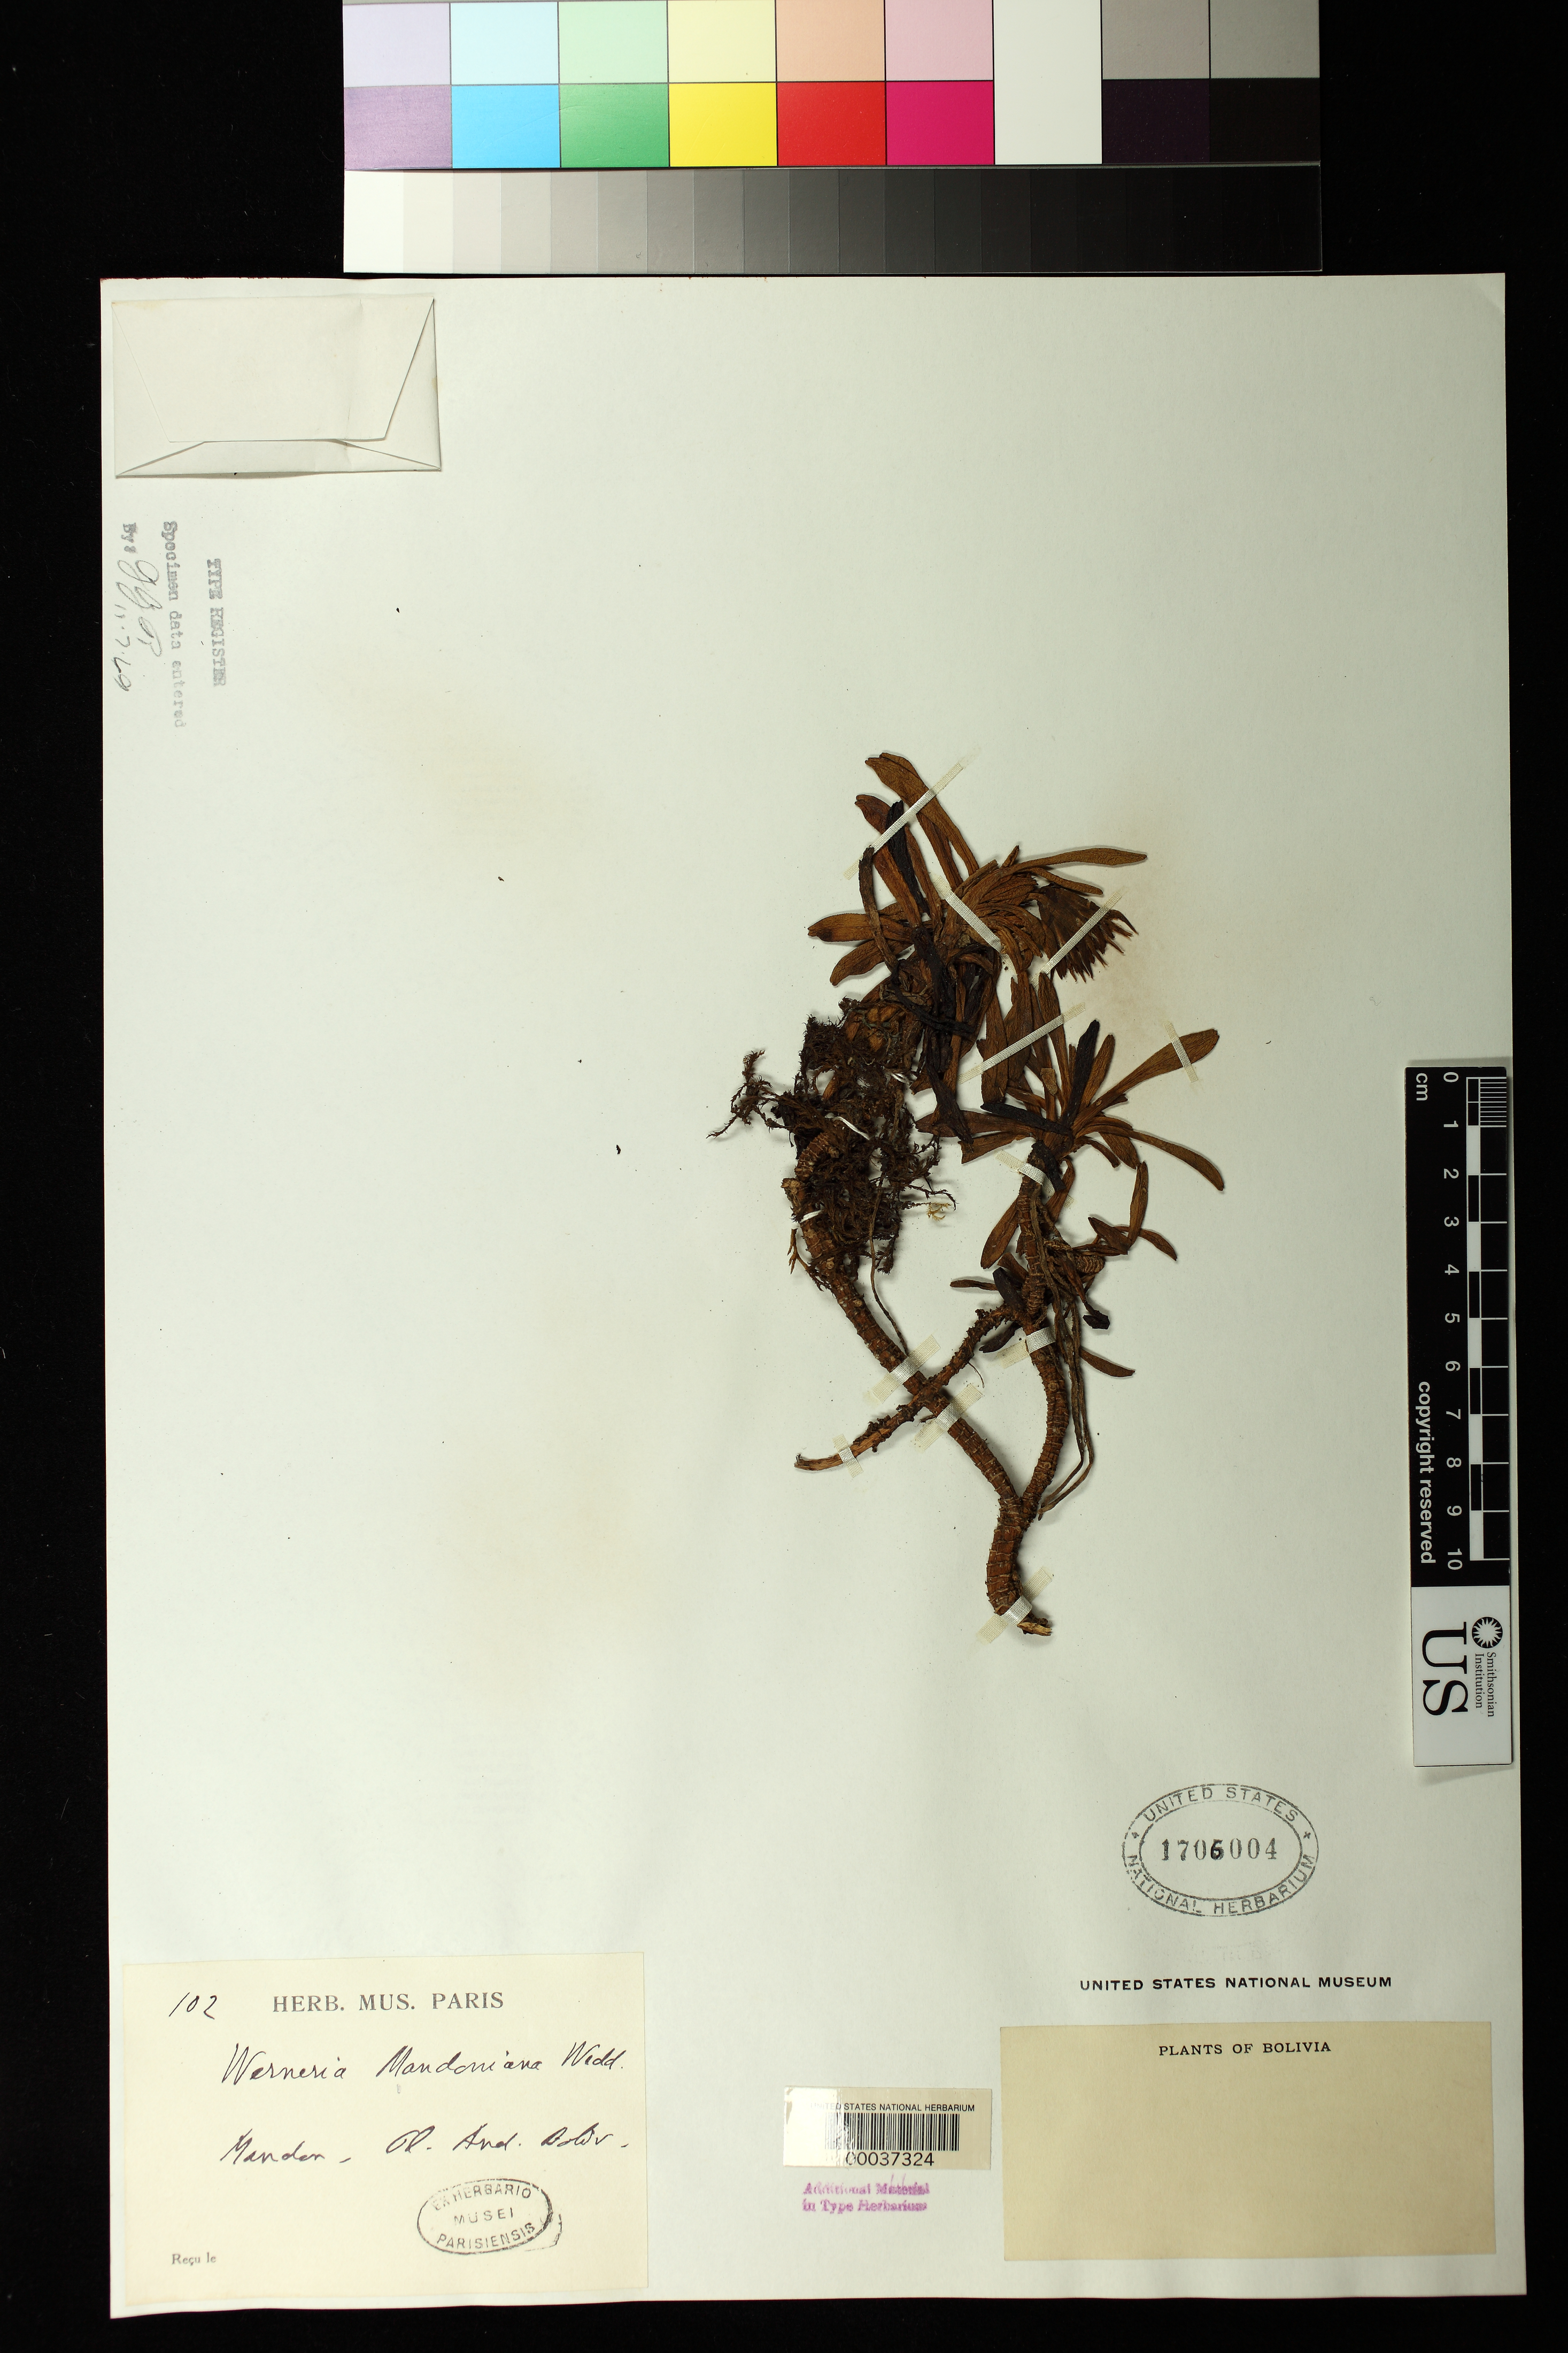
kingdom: Plantae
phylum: Tracheophyta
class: Magnoliopsida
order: Asterales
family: Asteraceae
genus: Werneria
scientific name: Werneria mandoniana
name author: Wedd. ex Klatt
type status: Isotype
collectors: G. Mandon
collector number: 102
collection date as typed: Sep 1858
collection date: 1858-09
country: Bolivia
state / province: La Paz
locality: Sorata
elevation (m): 3800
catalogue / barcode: US 1706004